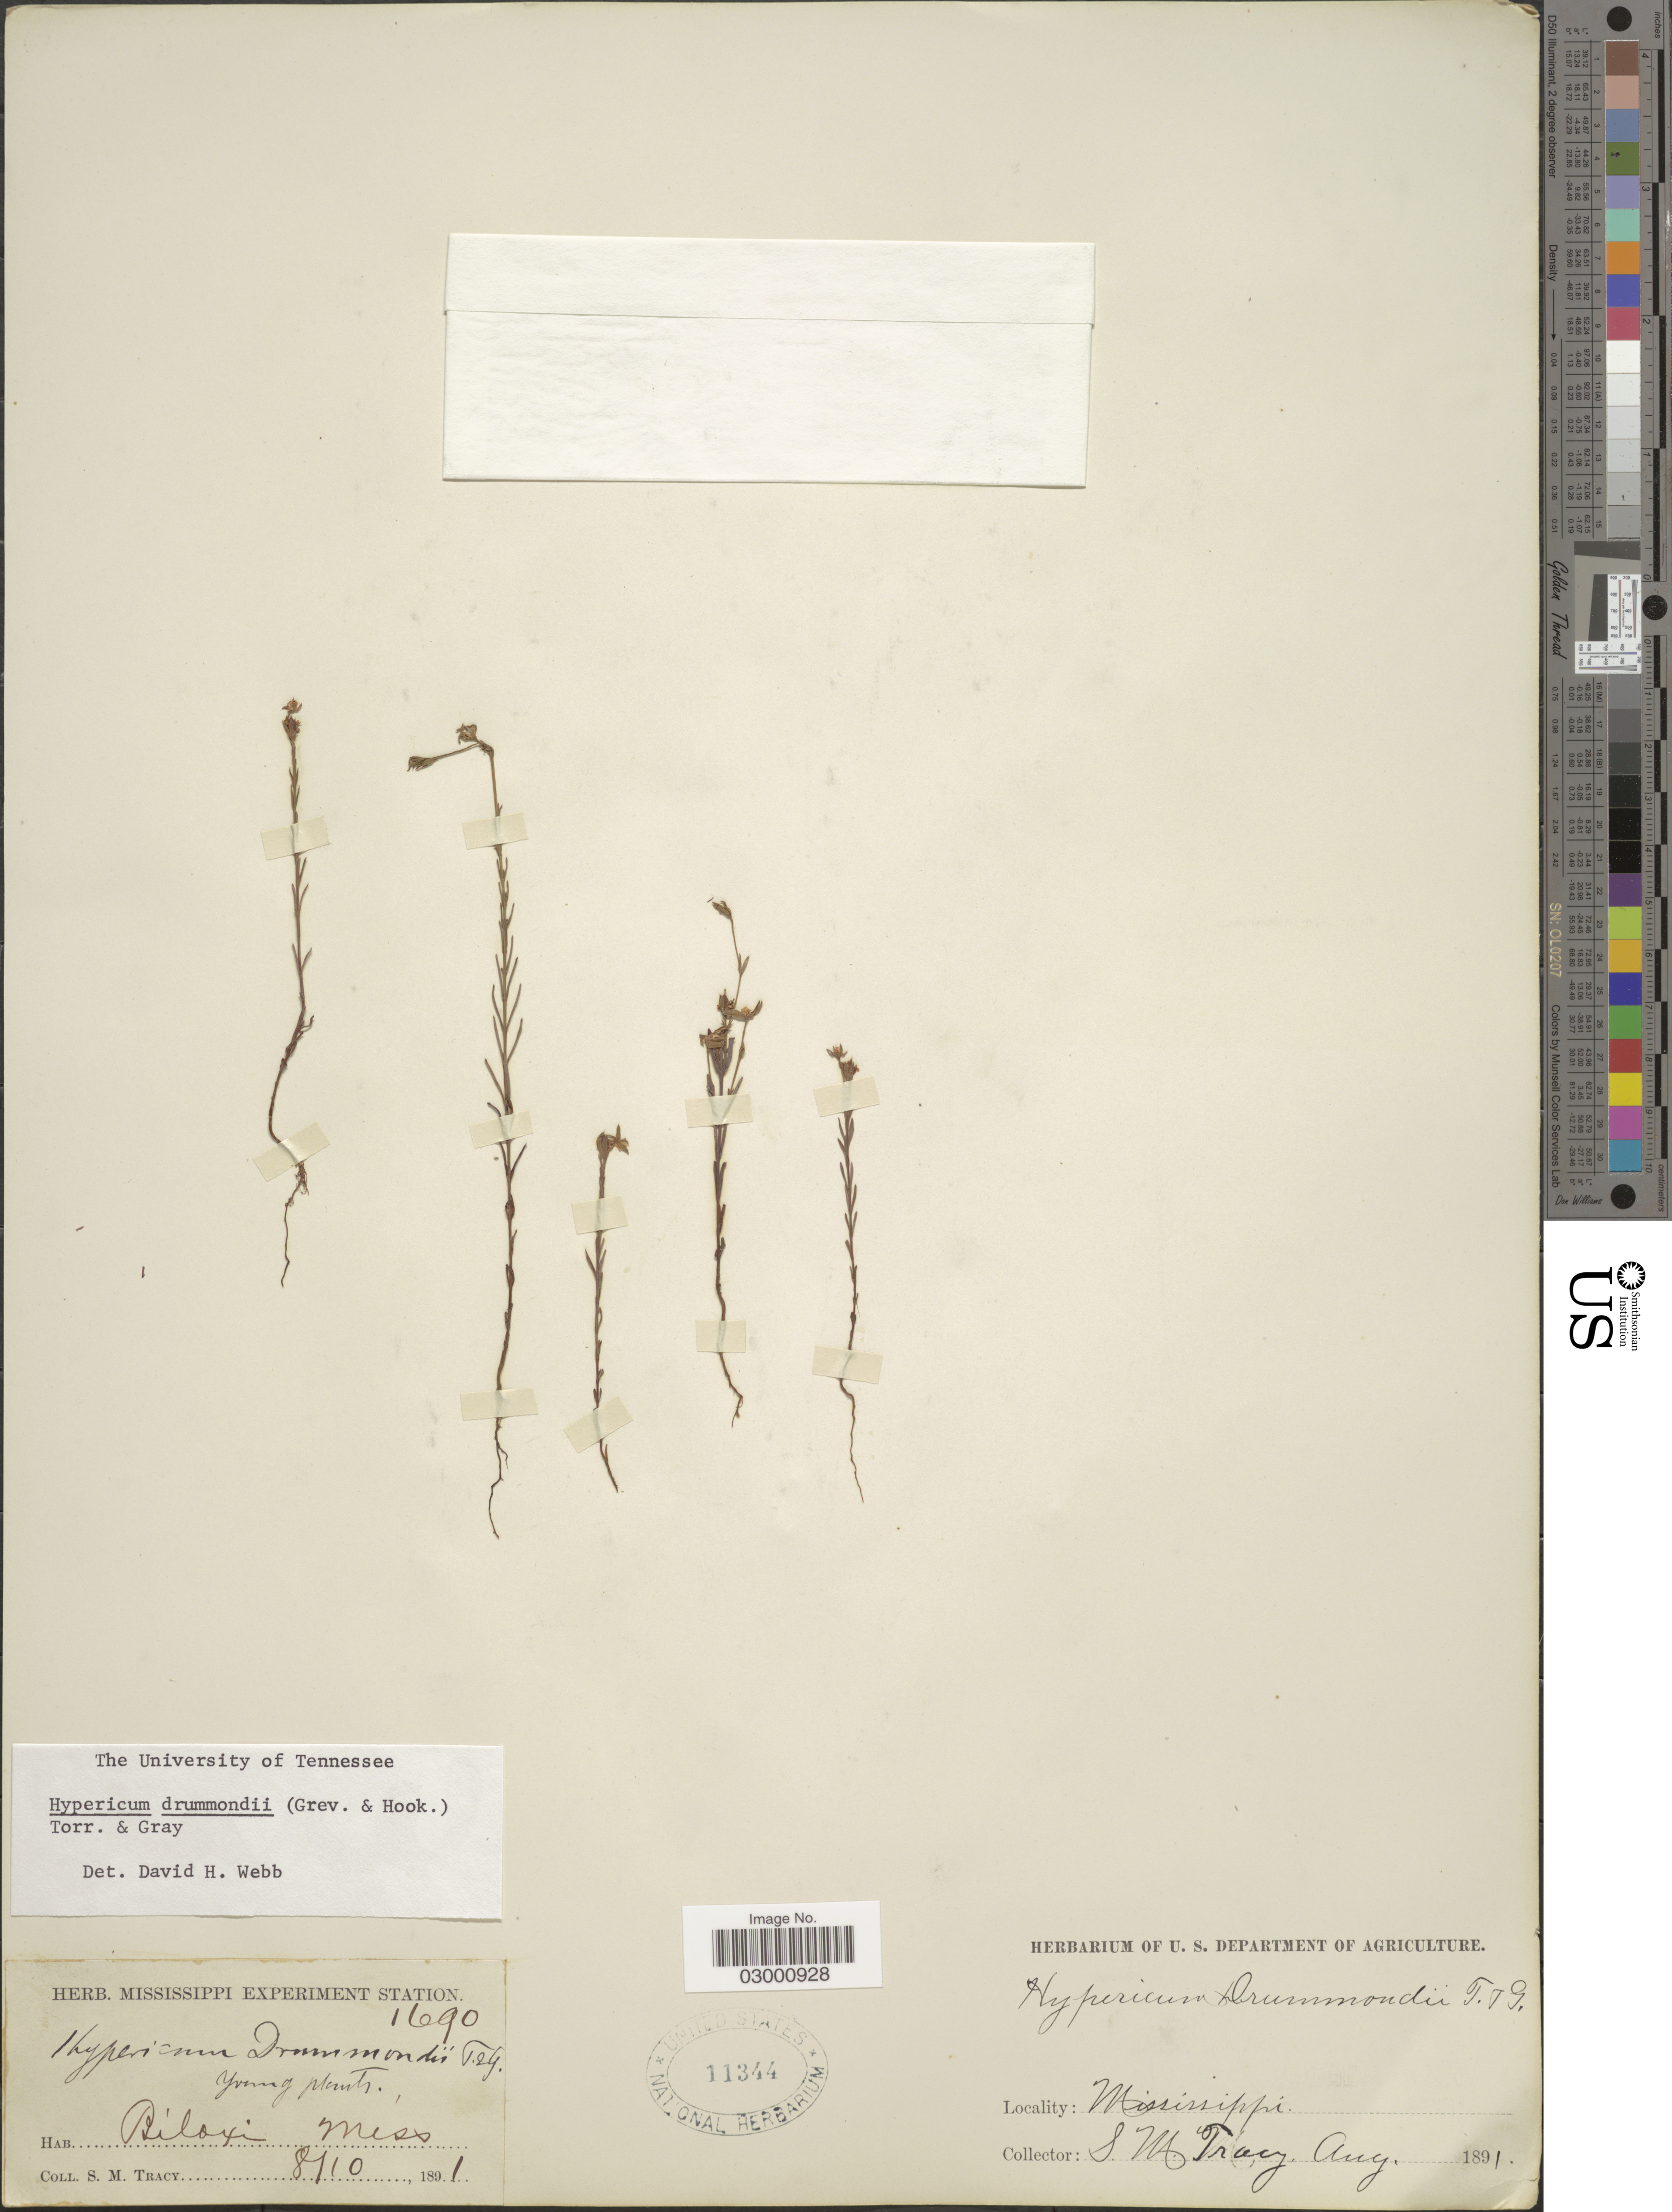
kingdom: Plantae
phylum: Tracheophyta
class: Magnoliopsida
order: Malpighiales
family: Hypericaceae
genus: Hypericum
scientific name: Hypericum drummondii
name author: (Grev. & Hook.) Torr. & A. Gray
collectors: S. M. Tracy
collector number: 1690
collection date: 1891-08-10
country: United States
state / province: Mississippi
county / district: Harrison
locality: Biloxi.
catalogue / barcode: US 11344